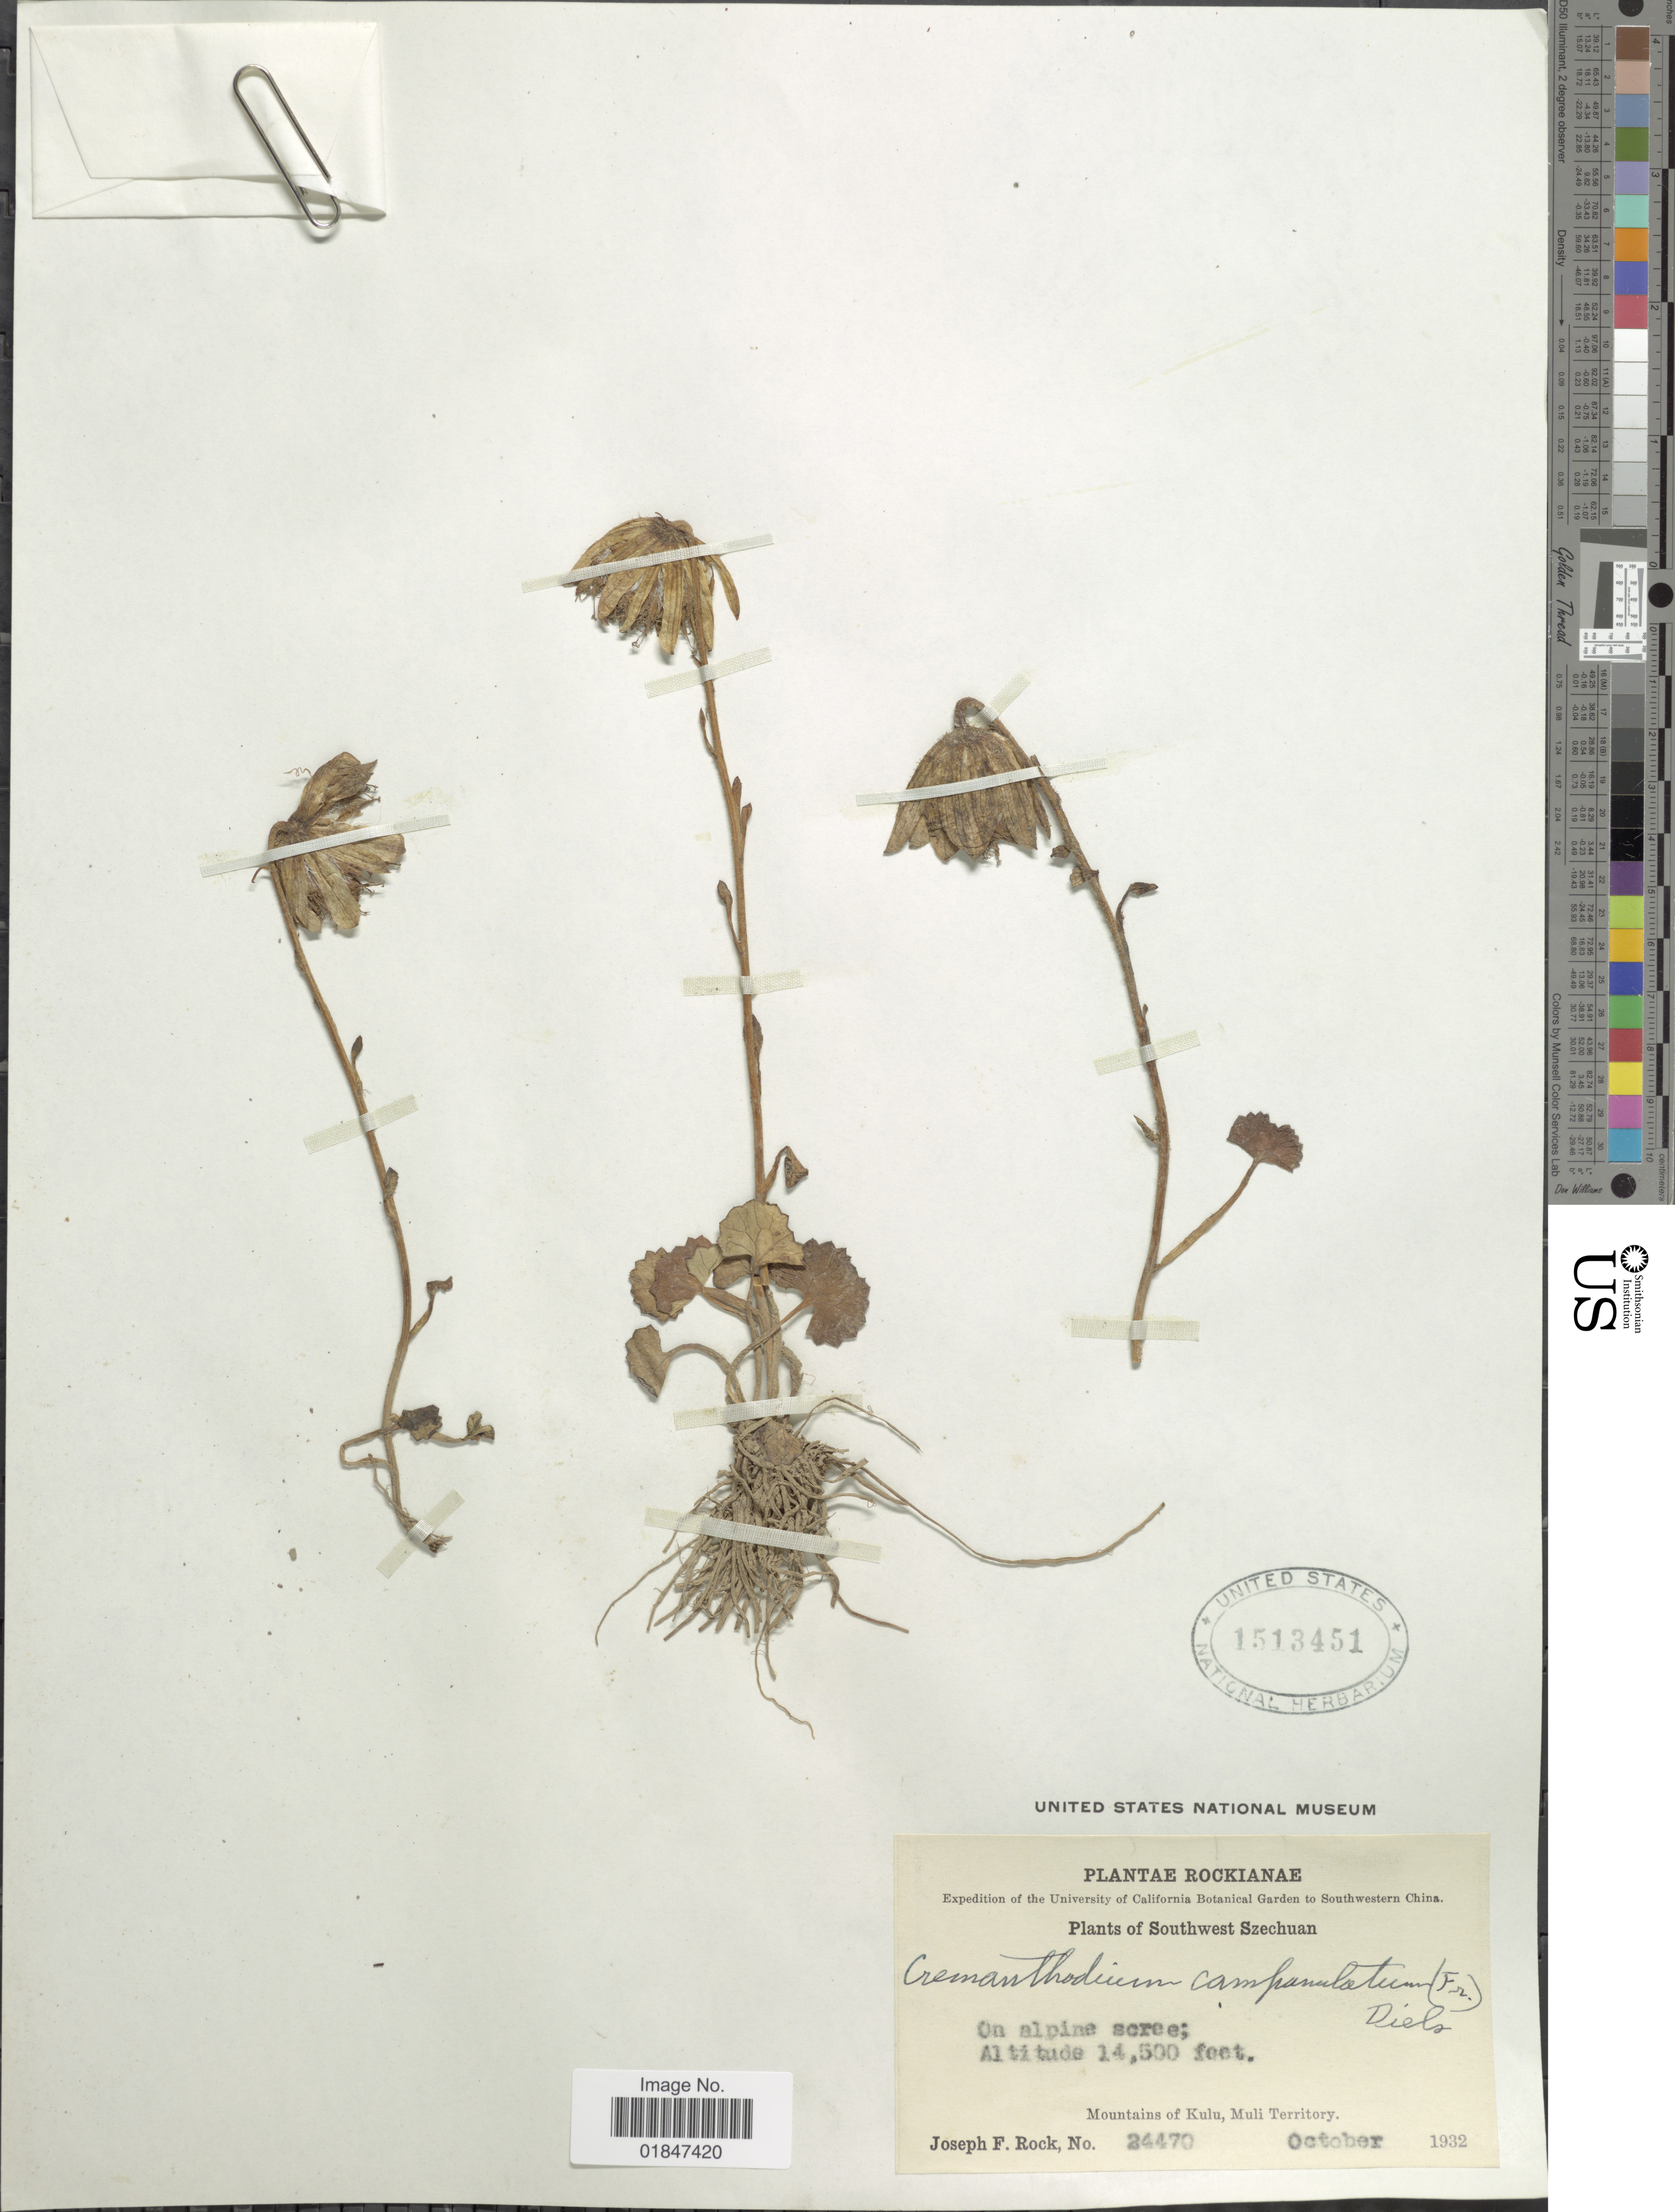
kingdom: Plantae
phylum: Tracheophyta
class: Magnoliopsida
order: Asterales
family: Asteraceae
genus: Cremanthodium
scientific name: Cremanthodium campanulatum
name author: Diels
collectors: J. F. Rock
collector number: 24470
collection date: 1932-10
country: China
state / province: Sichuan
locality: Southwest Szechuan, Mountains of Kulu, Muli Territory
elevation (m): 4420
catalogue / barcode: US 1513451